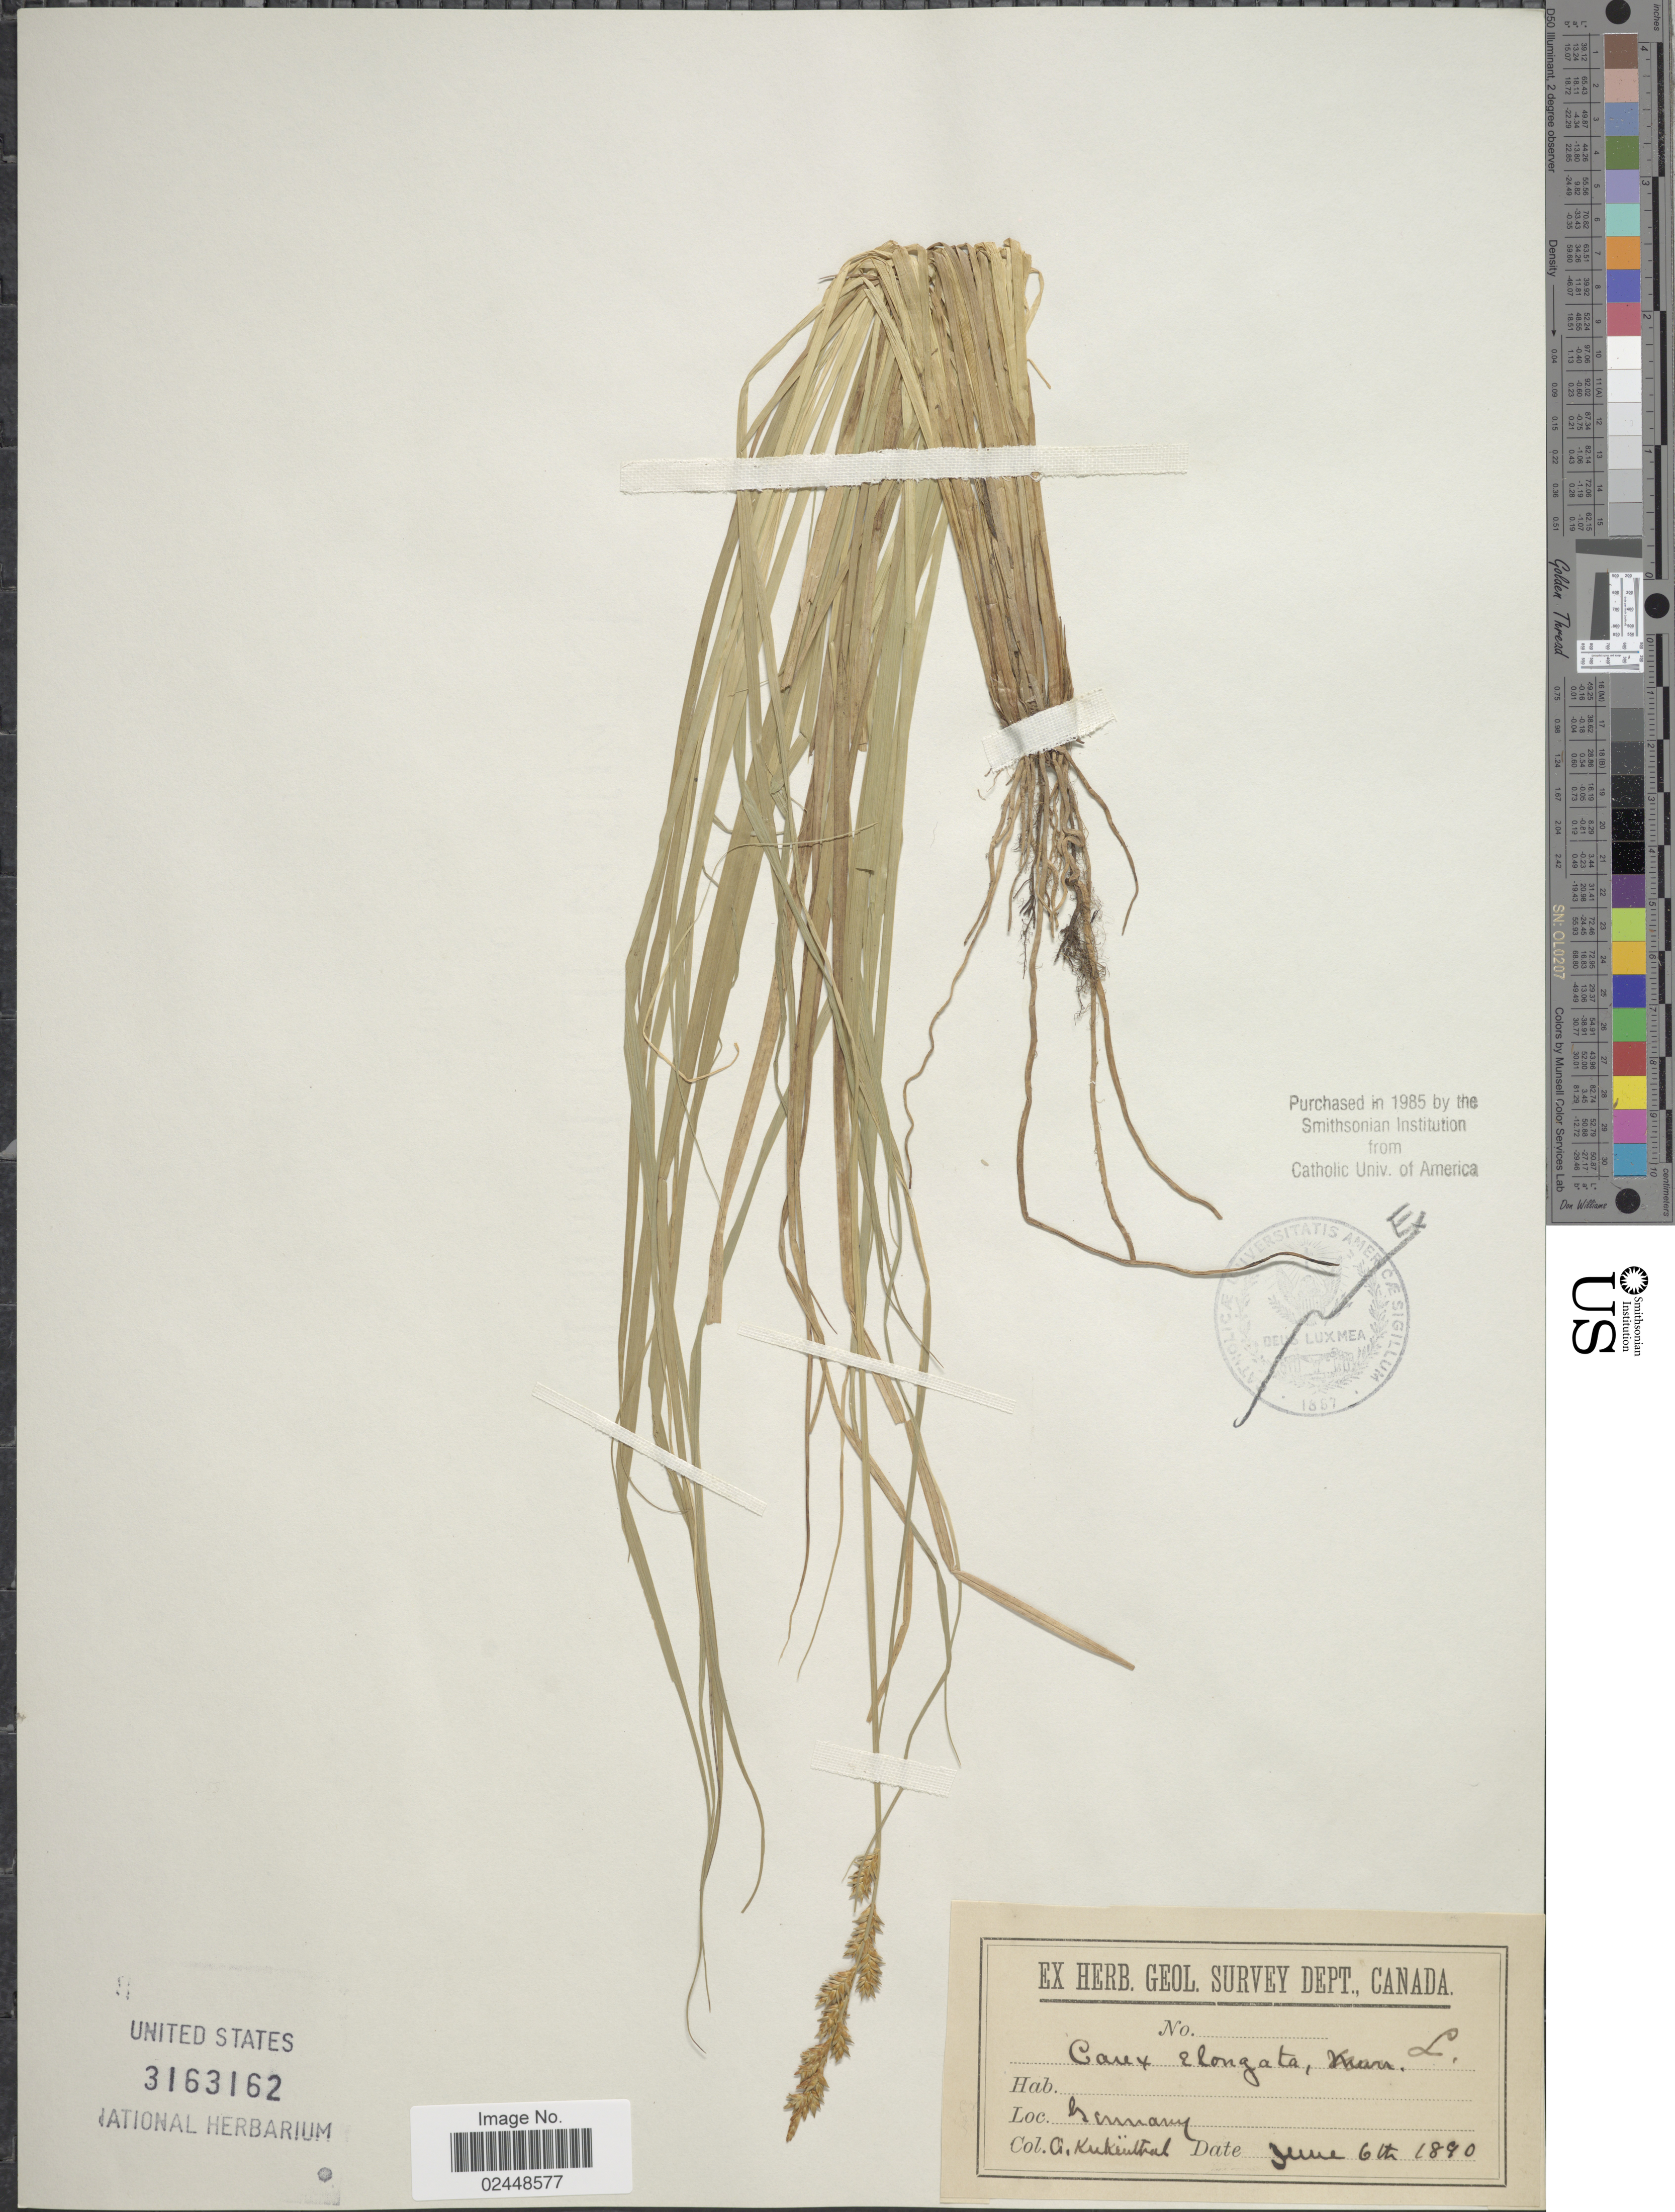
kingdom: Plantae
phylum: Tracheophyta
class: Liliopsida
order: Poales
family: Cyperaceae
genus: Carex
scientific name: Carex elongata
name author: L.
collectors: G. Kükenthal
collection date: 1890-06-06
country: Germany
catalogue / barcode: US 3163162